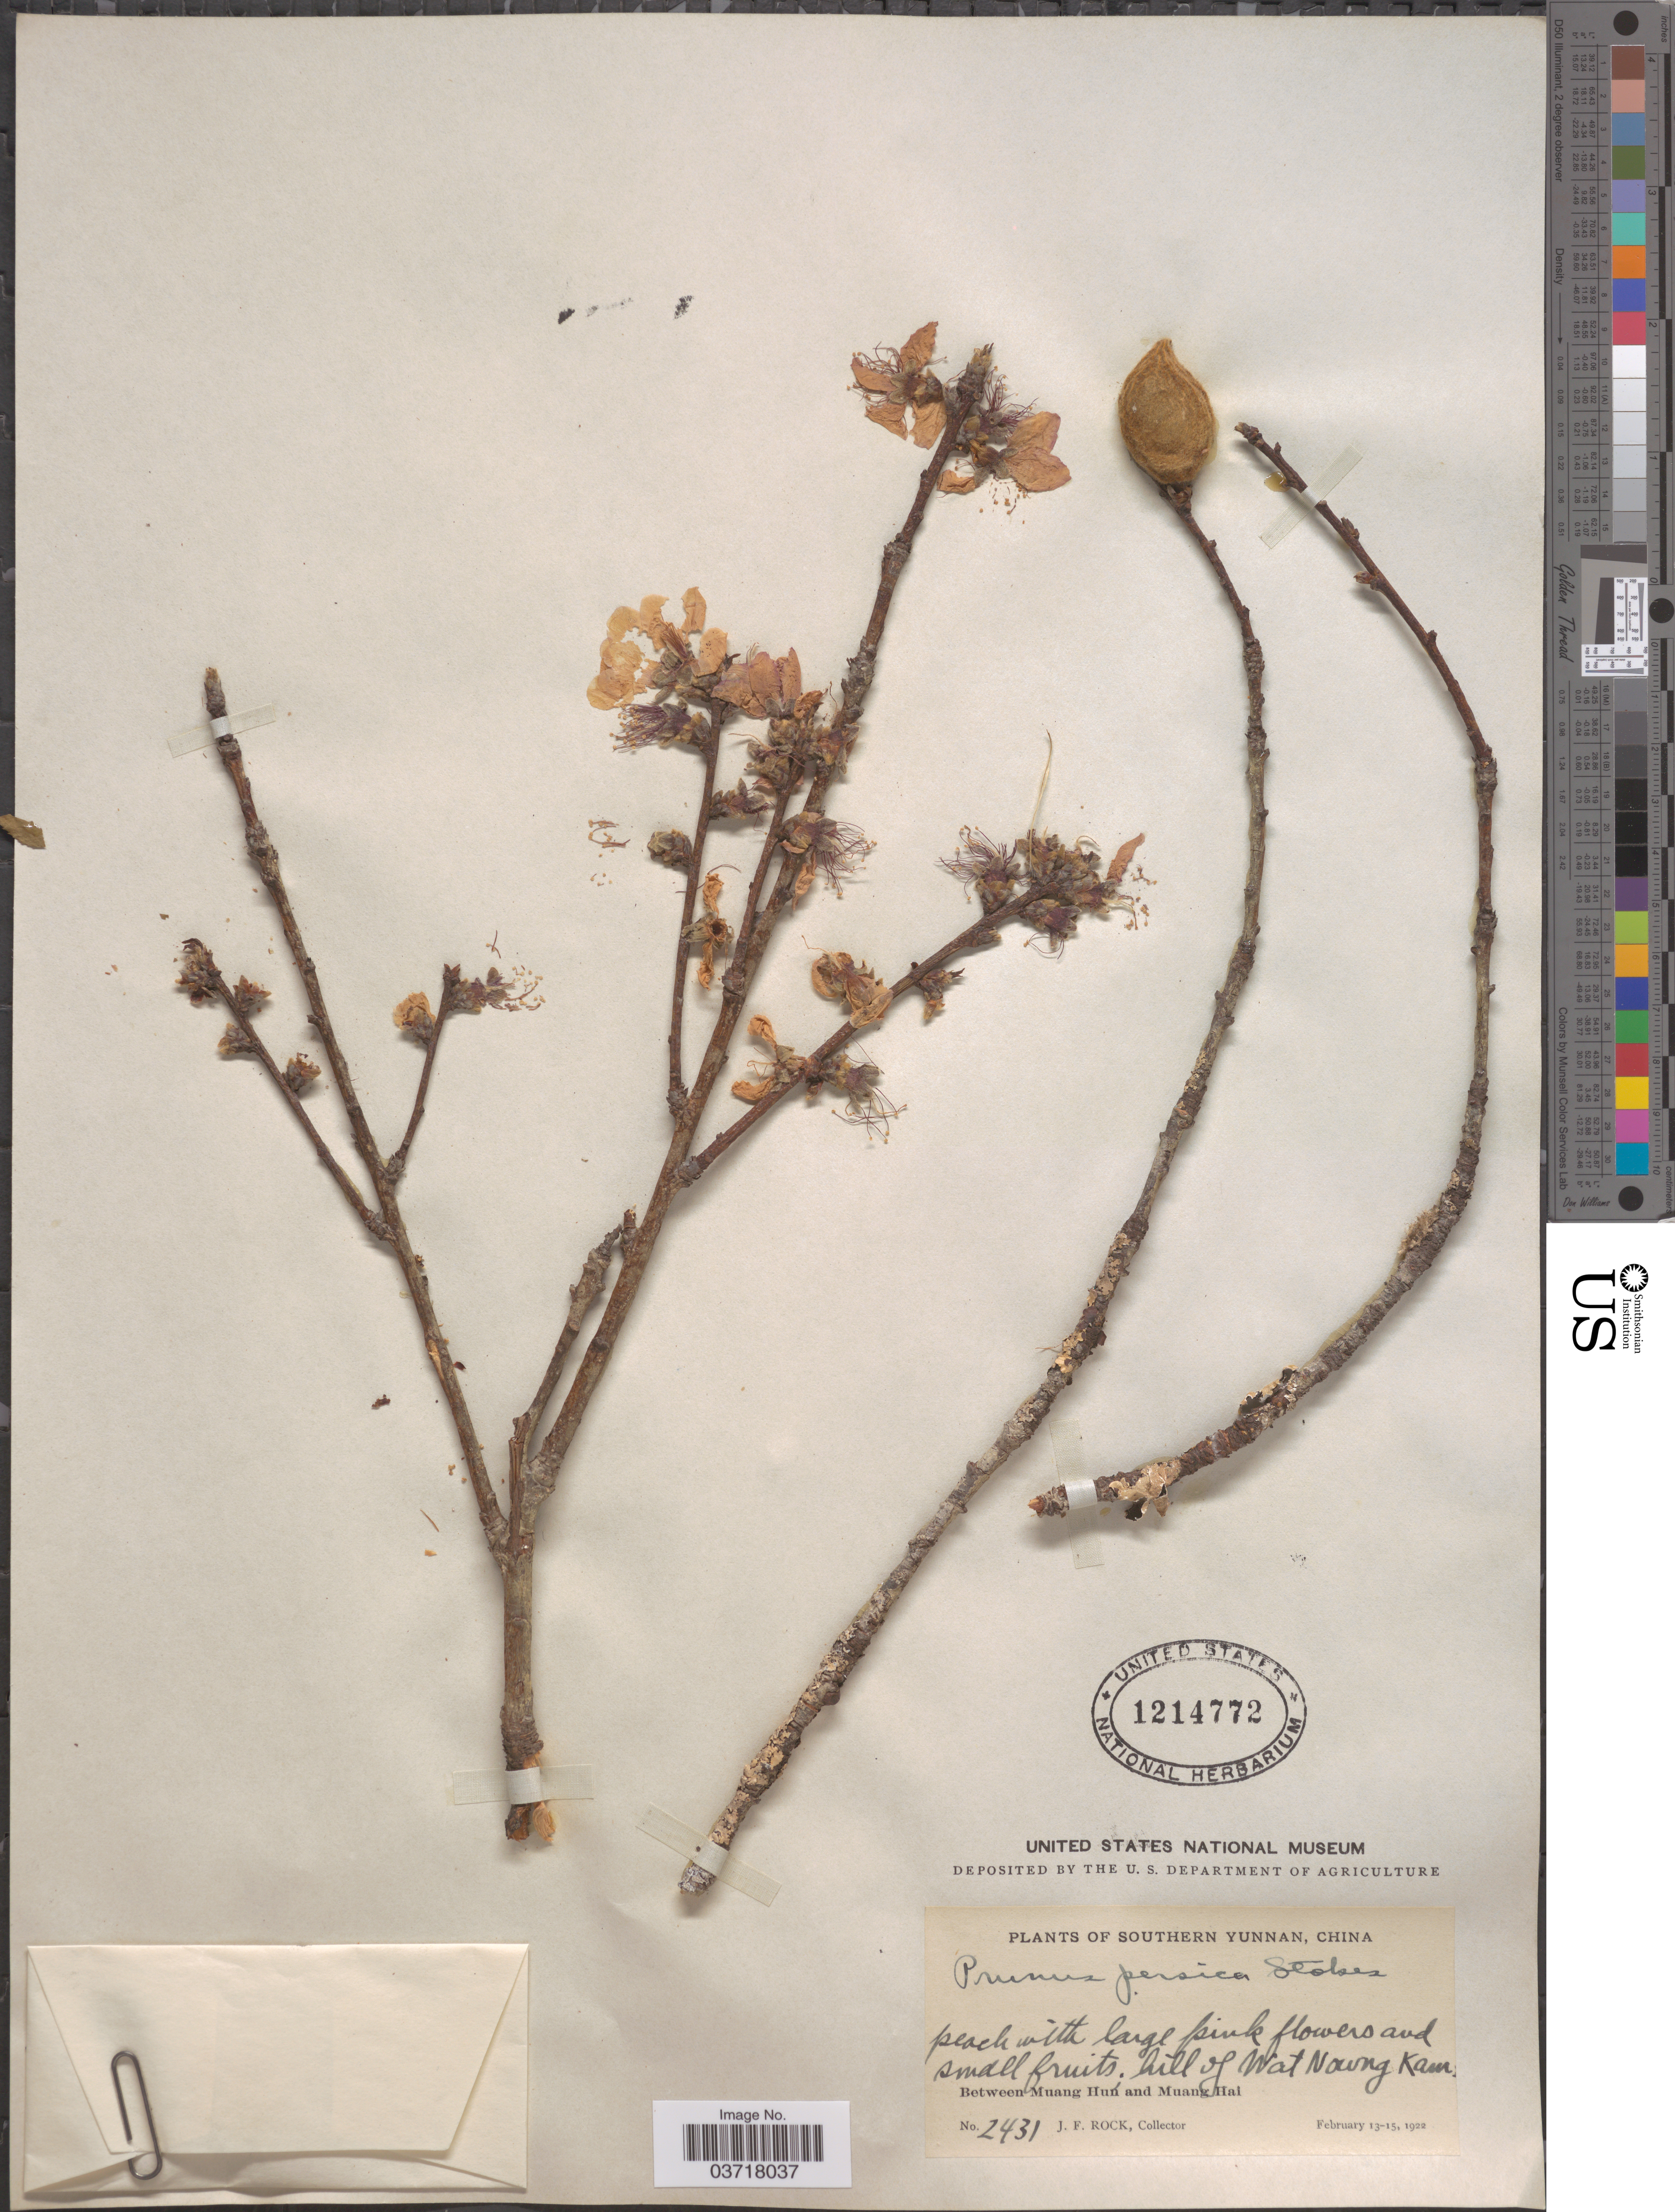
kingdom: Plantae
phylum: Tracheophyta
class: Magnoliopsida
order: Rosales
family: Rosaceae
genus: Prunus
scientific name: Prunus persica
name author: (L.) Batsch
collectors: J. Rock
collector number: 2431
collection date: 1922-02-13/1922-02-15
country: China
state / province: Yunnan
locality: Southern Yunnan. Hill of Wat Noung Kam. Between Muang Hun and Muang Hai.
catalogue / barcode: US 1214772